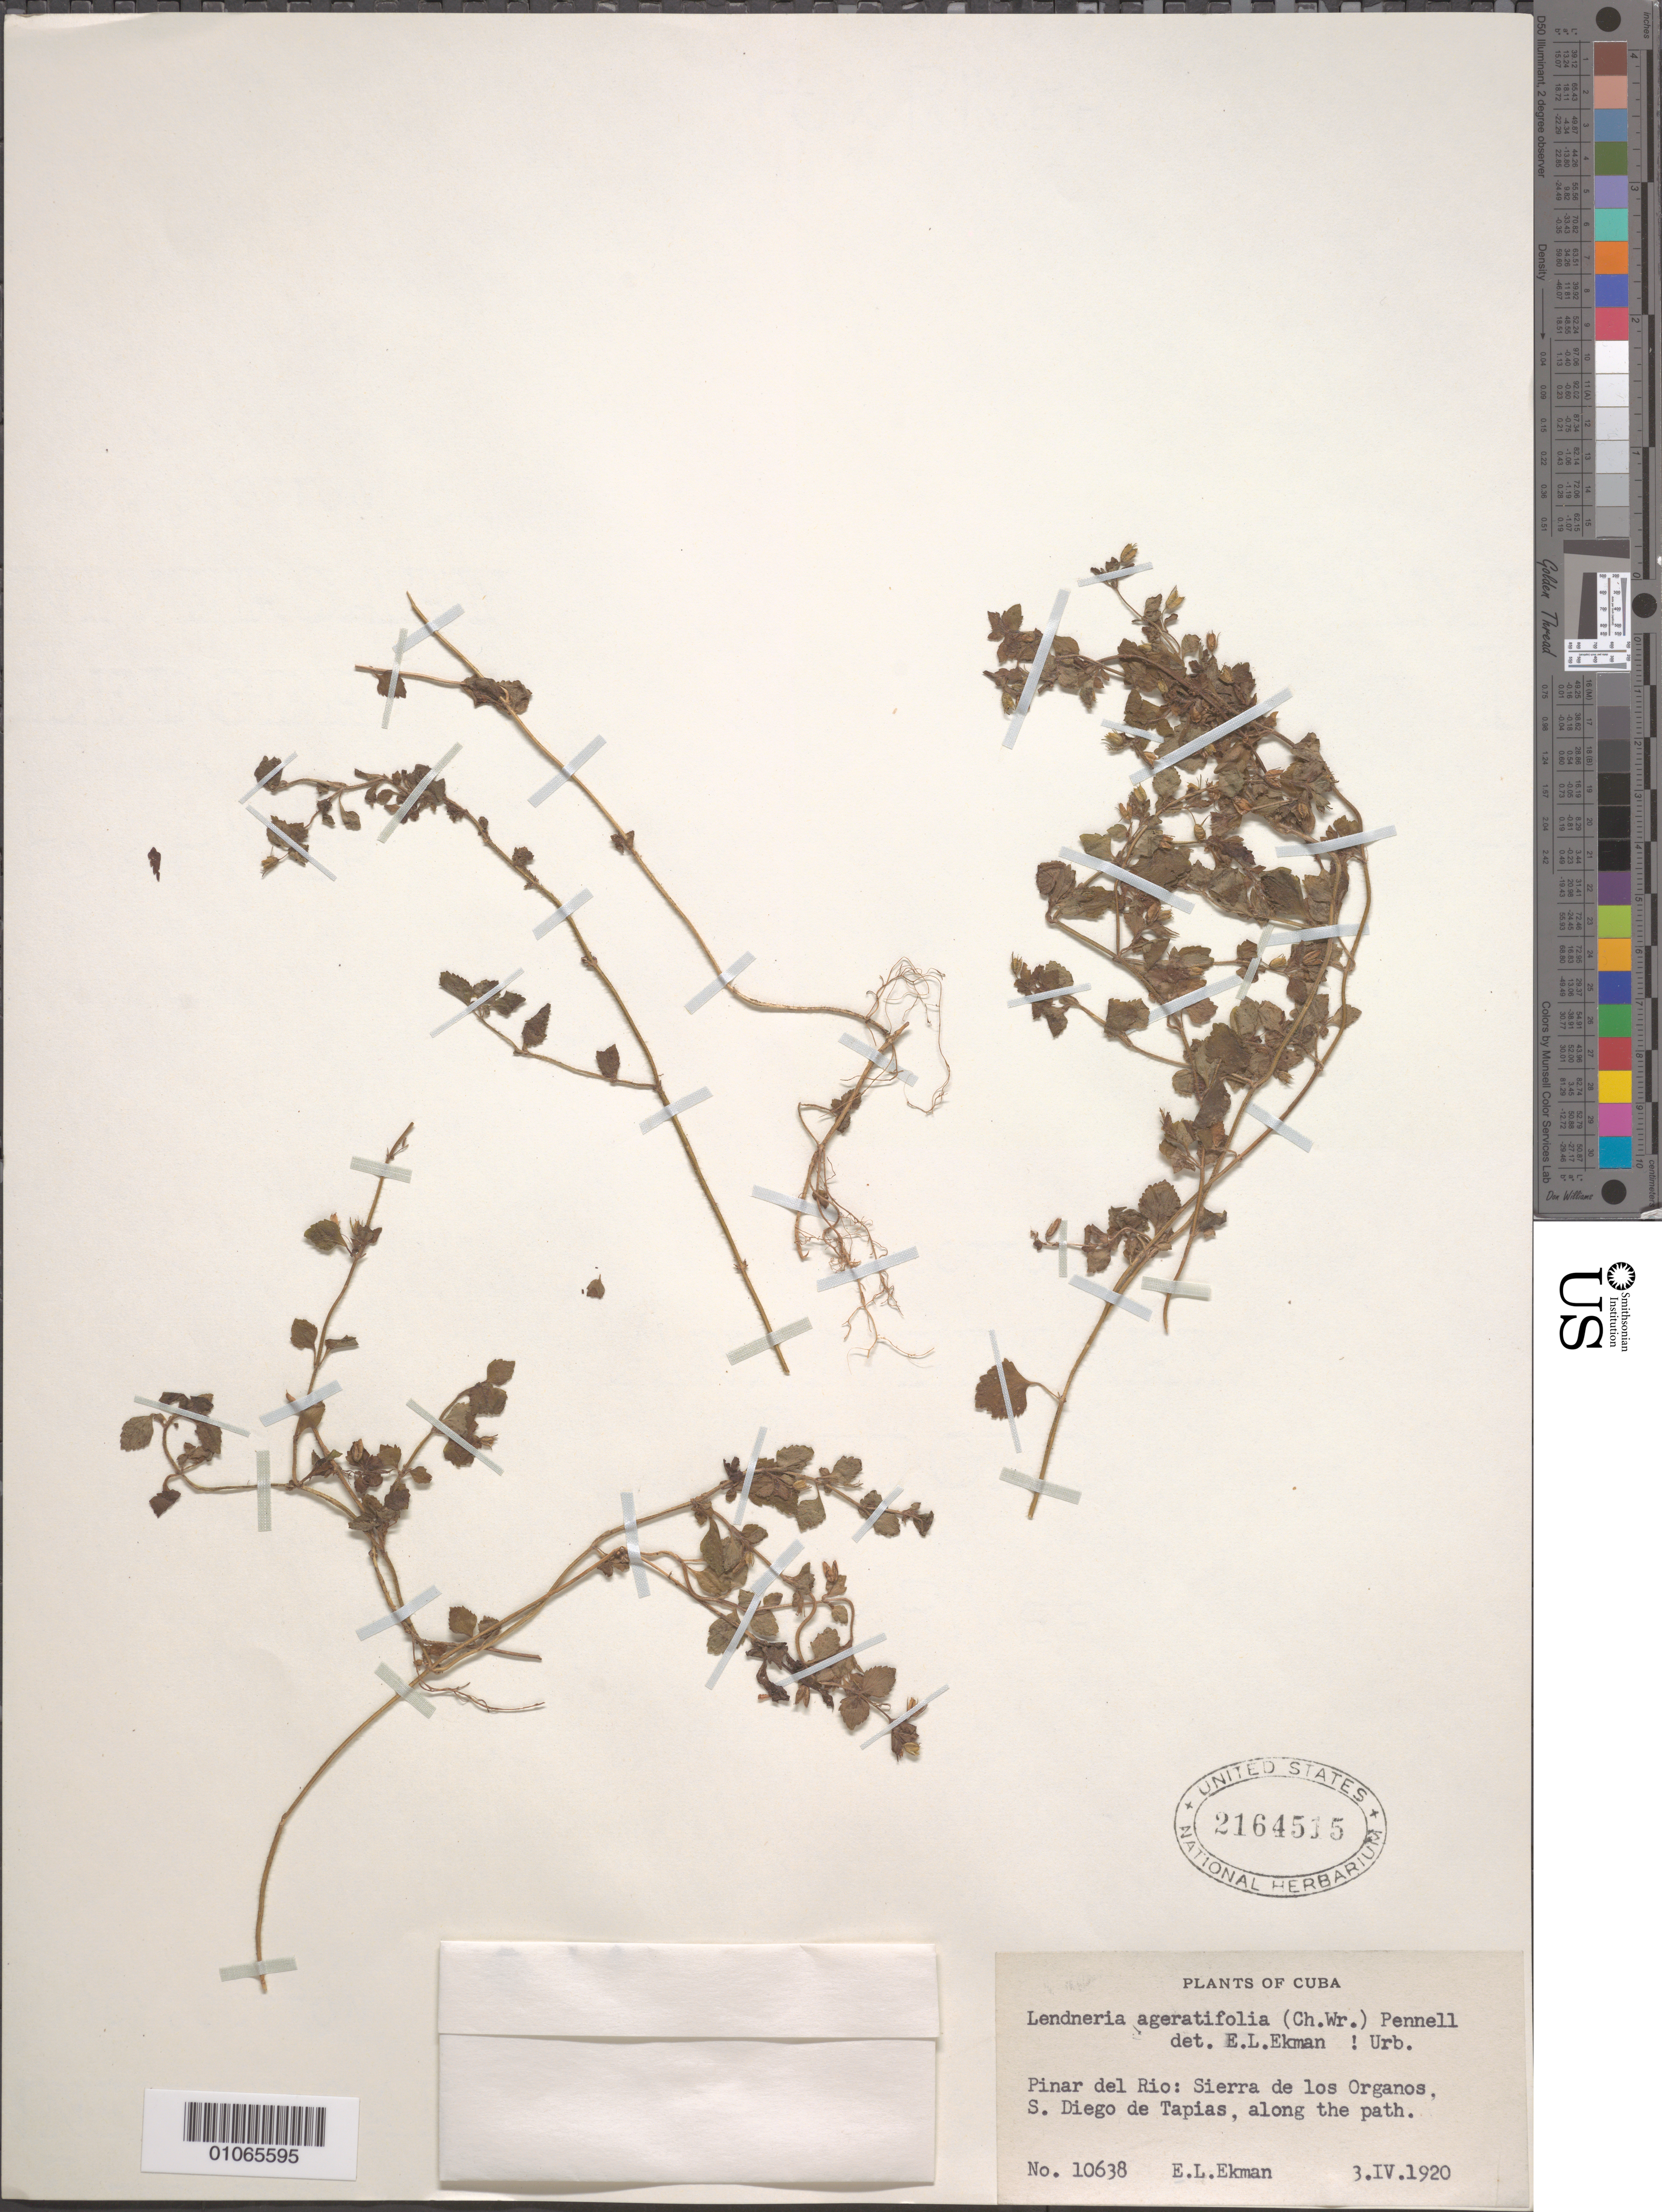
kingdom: Plantae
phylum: Tracheophyta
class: Magnoliopsida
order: Lamiales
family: Plantaginaceae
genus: Lendneria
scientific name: Lendneria ageratifolia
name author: (C. Wright) Pennell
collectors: E. L. Ekman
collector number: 10638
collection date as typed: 03 Apr 1920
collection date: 1920-04-03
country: Cuba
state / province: Pinar del Rio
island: Cuba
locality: Sierra de los Organos S Diego de Tapias, along the path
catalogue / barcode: US 2164515